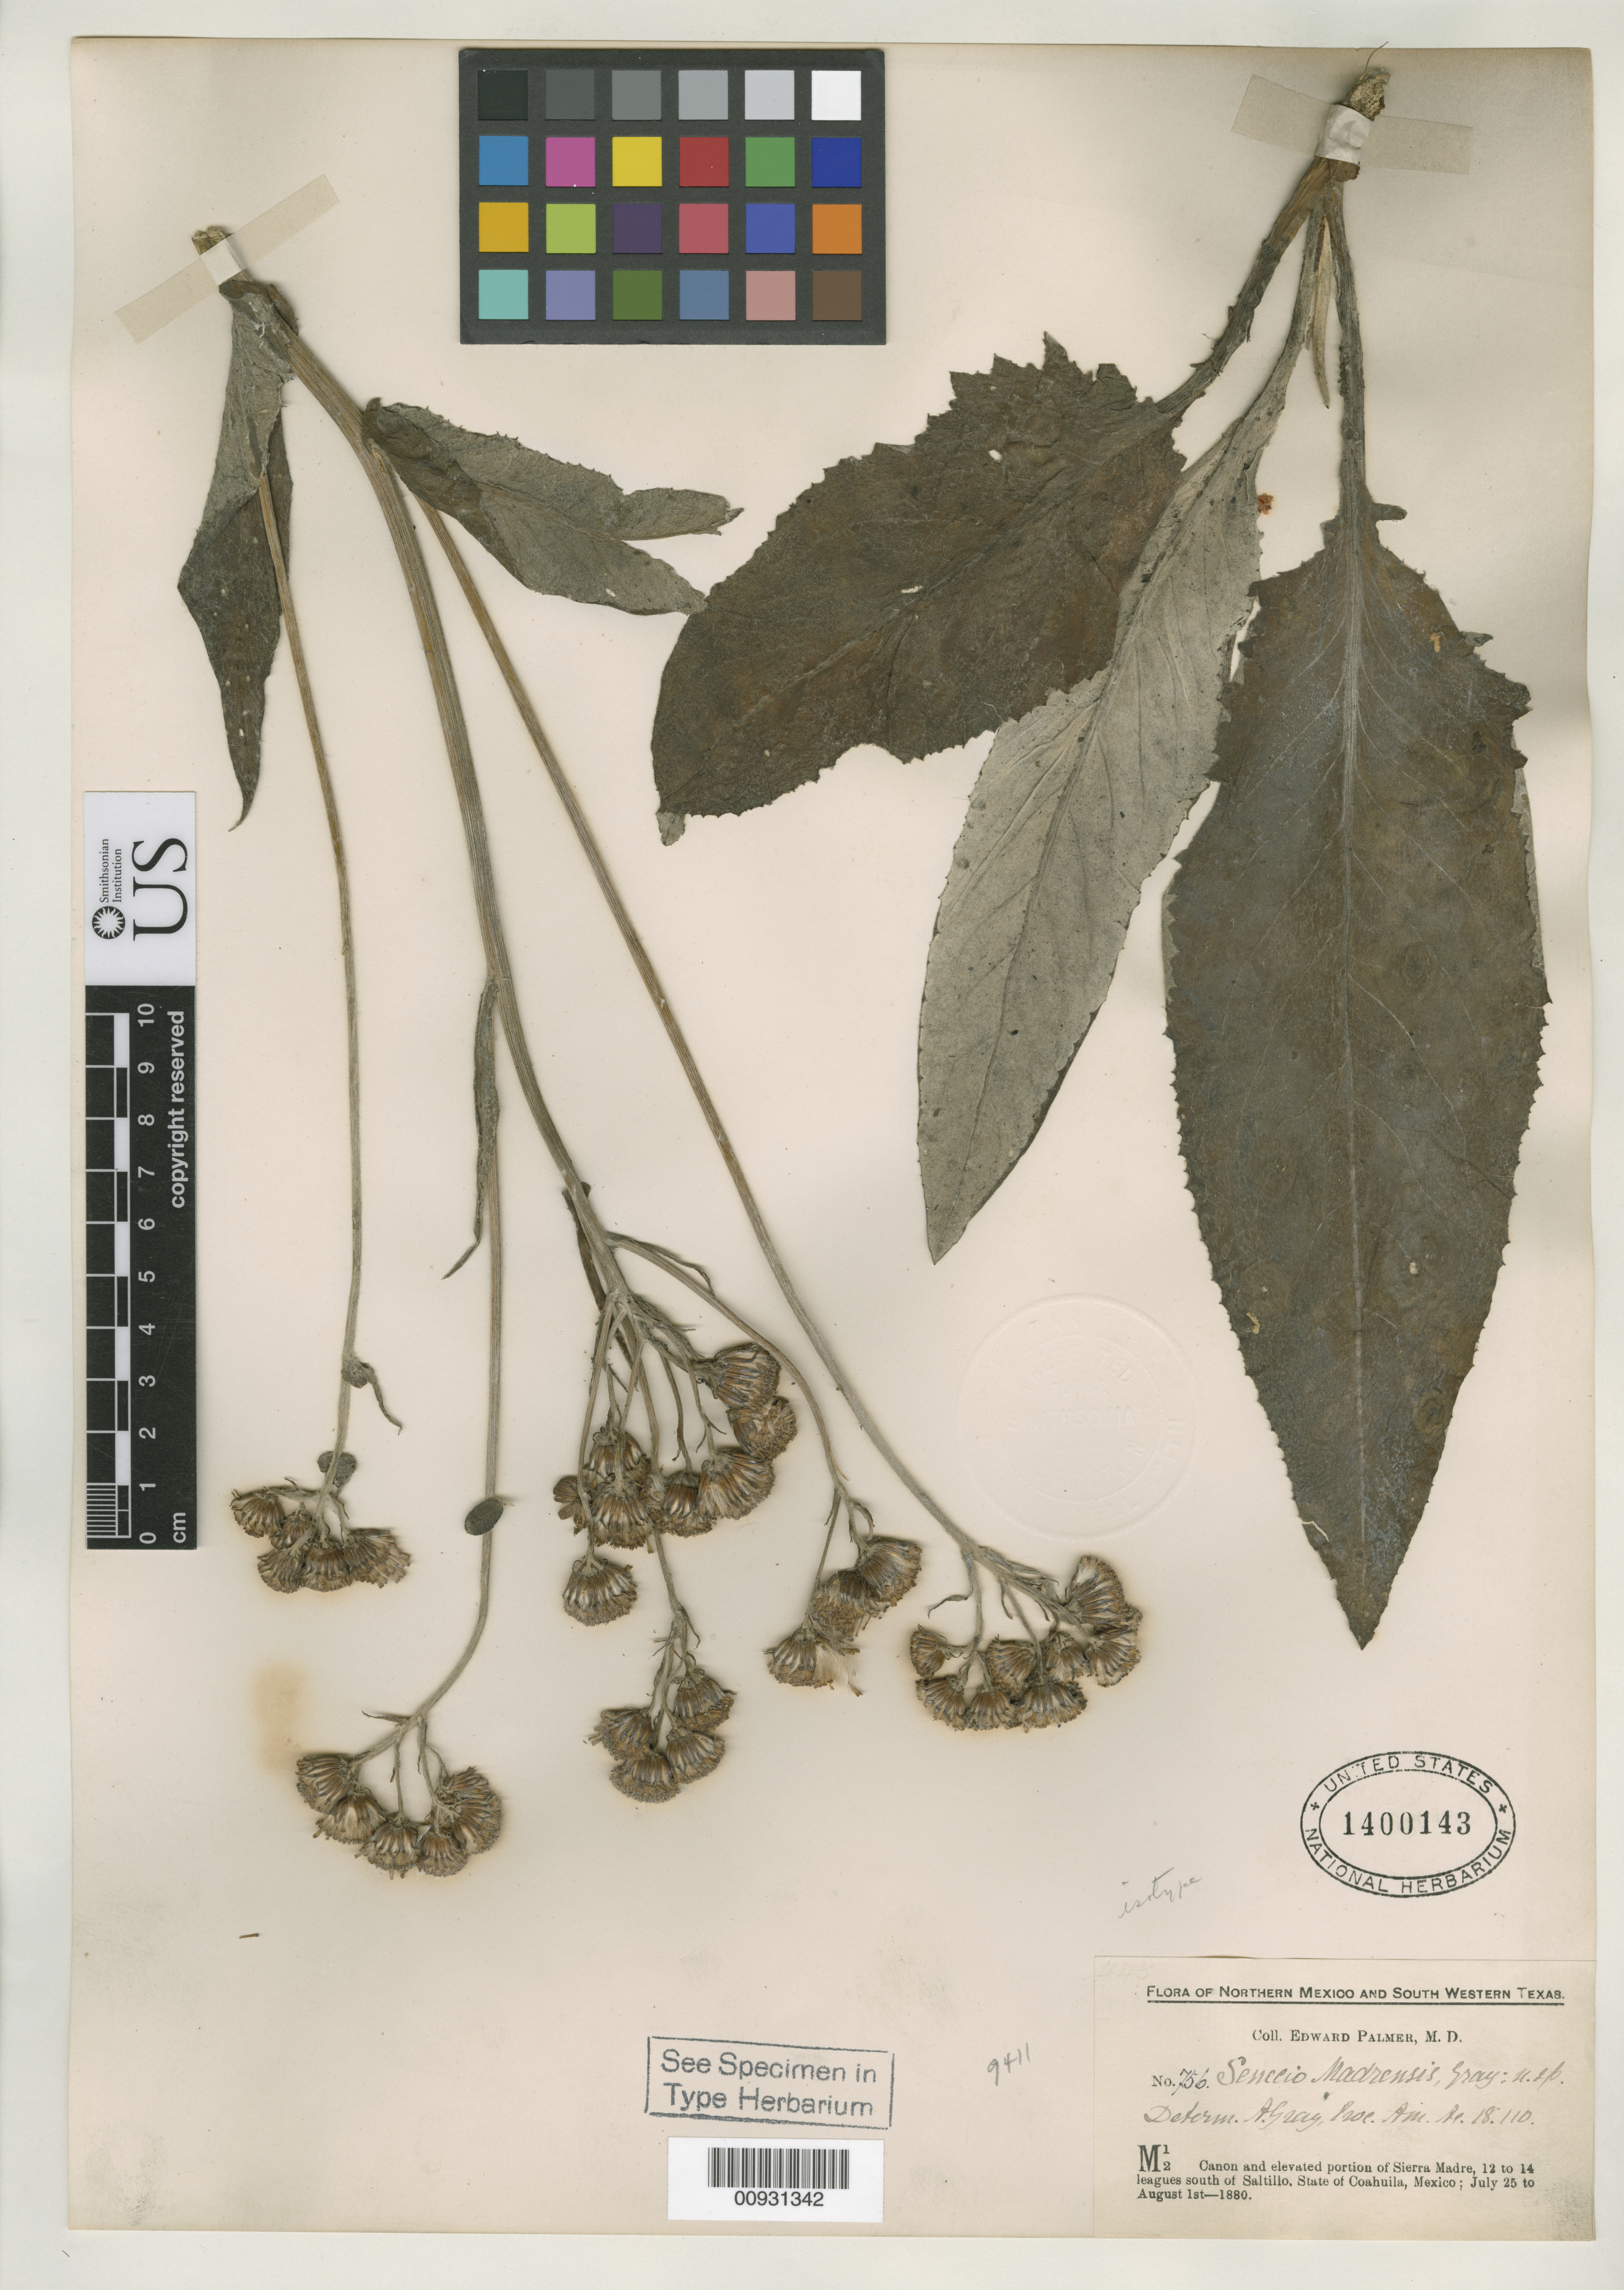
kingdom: Plantae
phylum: Tracheophyta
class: Magnoliopsida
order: Asterales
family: Asteraceae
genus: Senecio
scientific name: Senecio madrensis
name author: A. Gray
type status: Isotype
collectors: E. Palmer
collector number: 756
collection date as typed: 25 Jul 1880 to 01 Aug 1880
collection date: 1880-07-25/1880-08-01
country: Mexico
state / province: Coahuila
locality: Sierra Madre, 12 to 14 leagues south of Saltillo.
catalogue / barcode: US 1400143